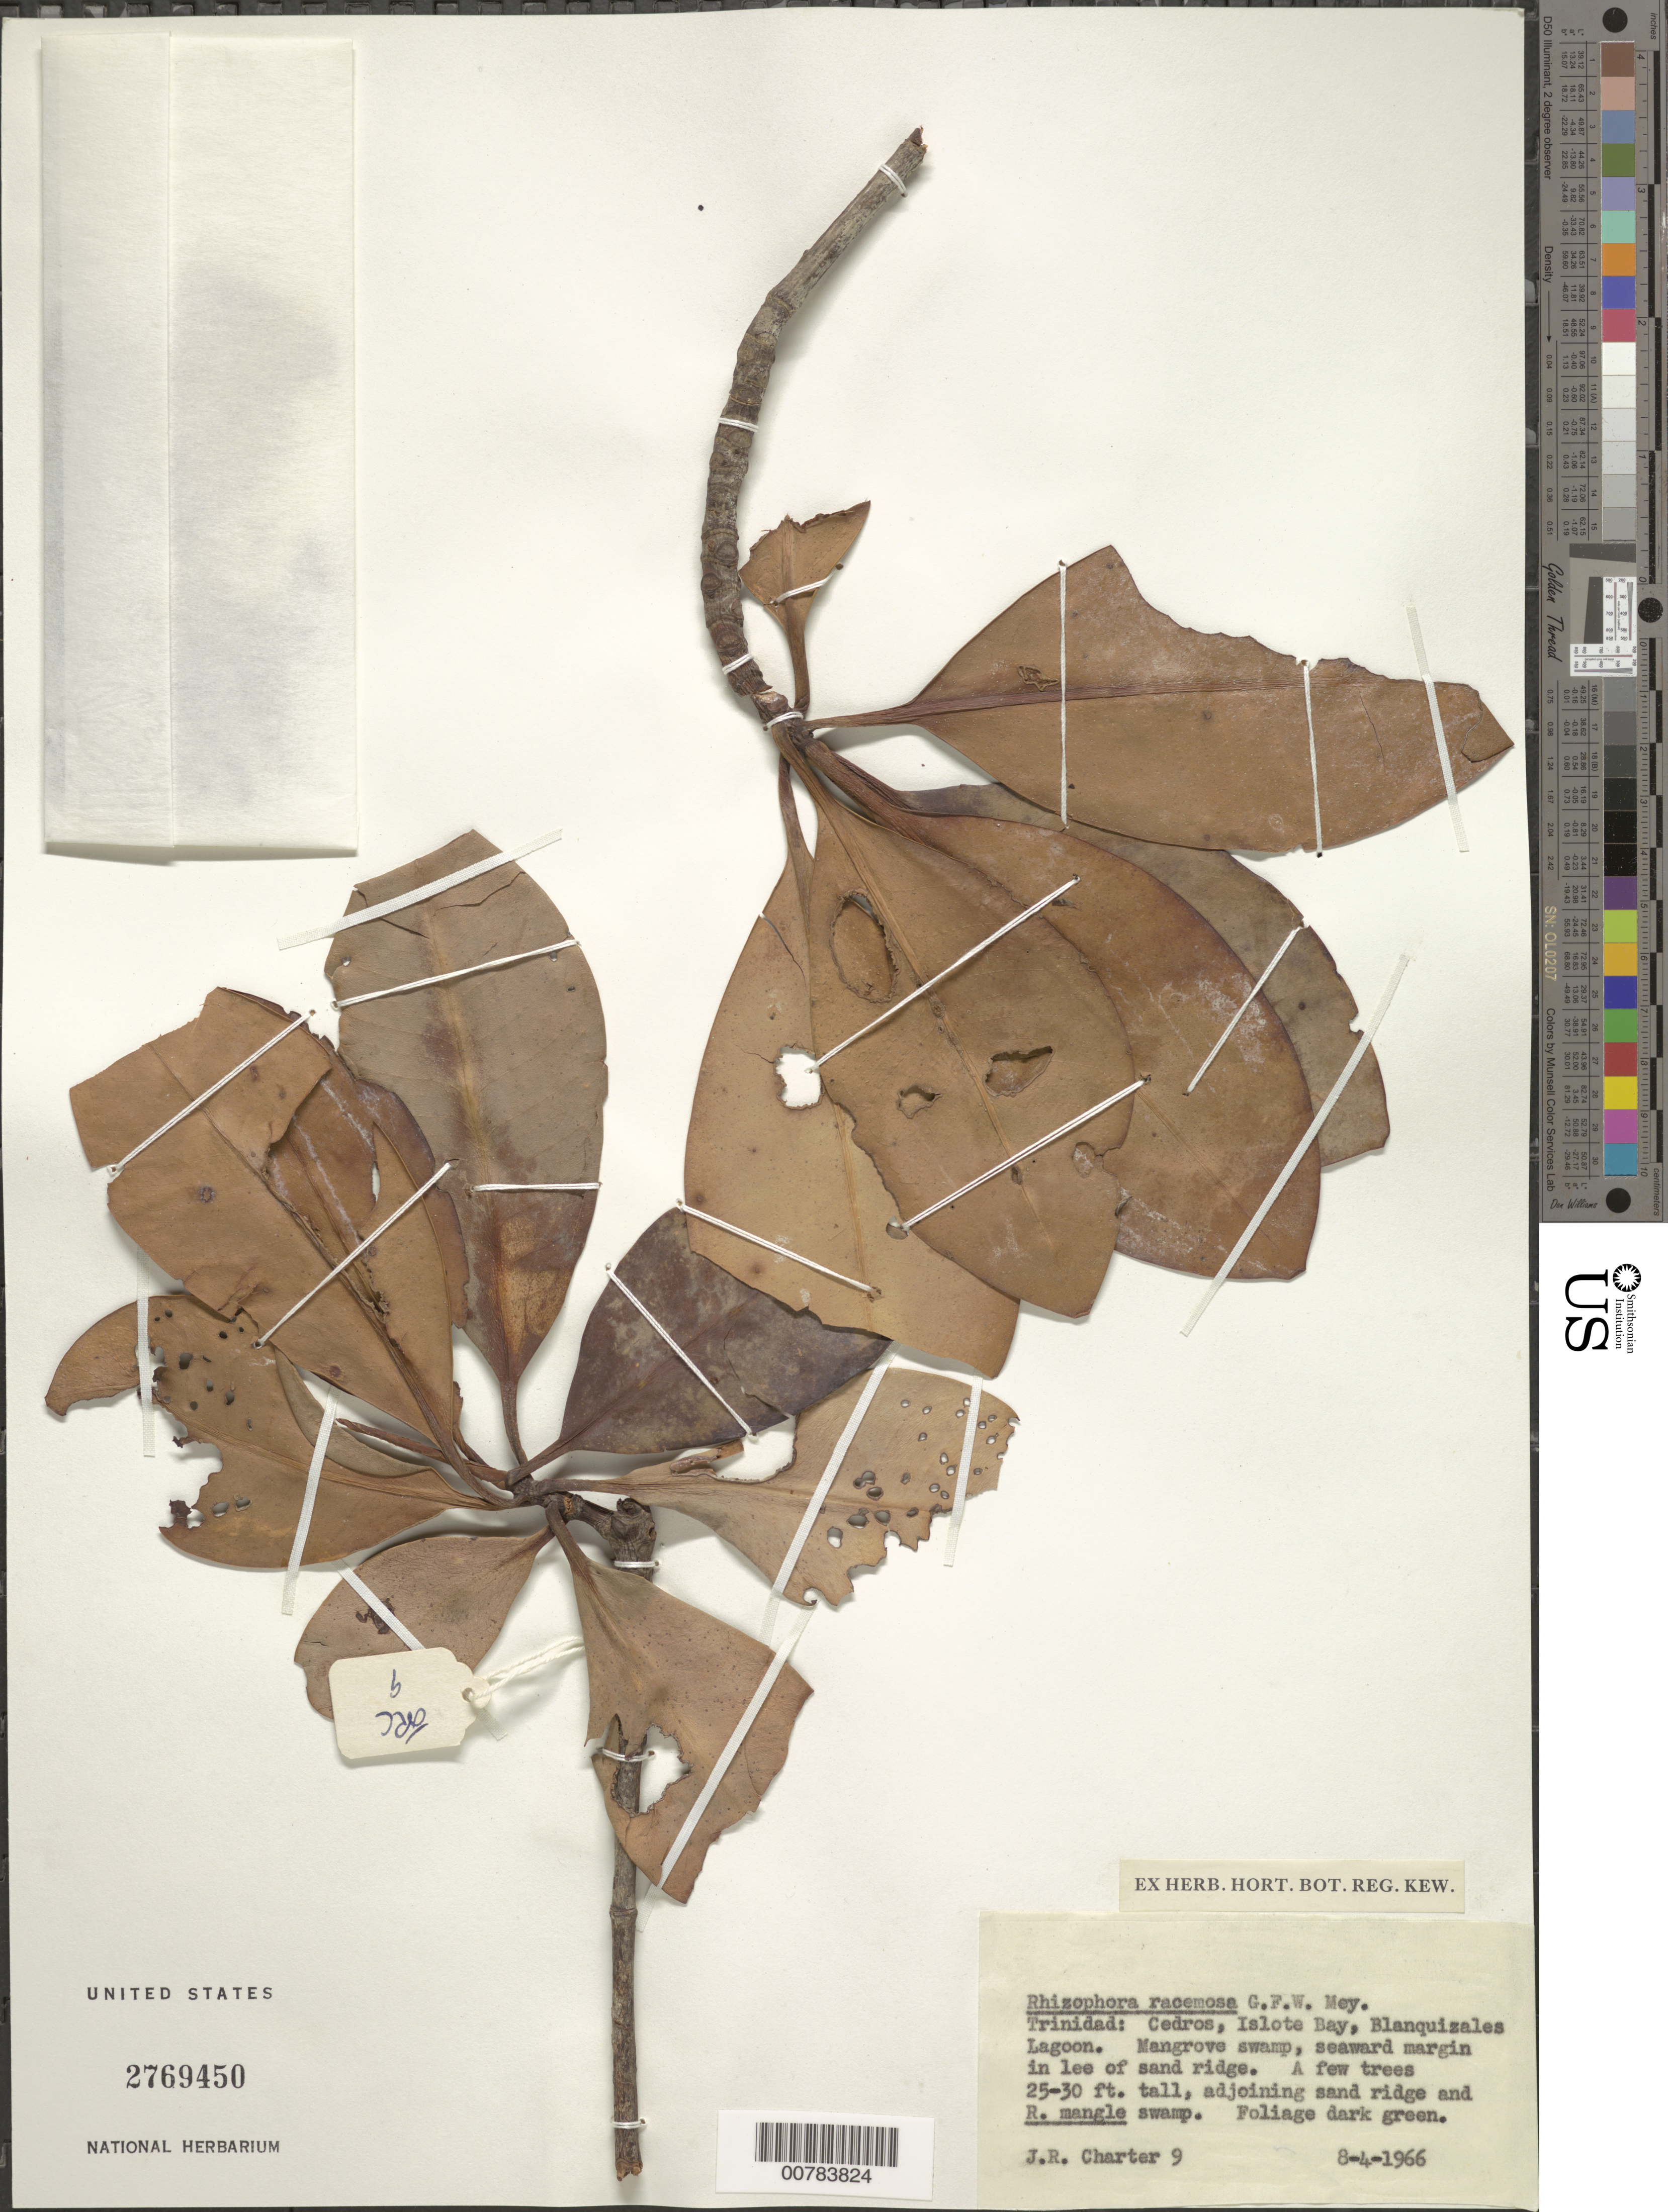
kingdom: Plantae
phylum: Tracheophyta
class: Magnoliopsida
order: Malpighiales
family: Rhizophoraceae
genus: Rhizophora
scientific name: Rhizophora racemosa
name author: G. Mey.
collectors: J. Charter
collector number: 9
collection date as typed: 8-4-1966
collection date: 1966-04-08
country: Trinidad and Tobago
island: Trinidad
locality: Cedros, Islote Bay, Blanquizales Lagoon, seaward margin in lee of sand ridge.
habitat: Mangrove swamp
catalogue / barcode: US 2769450